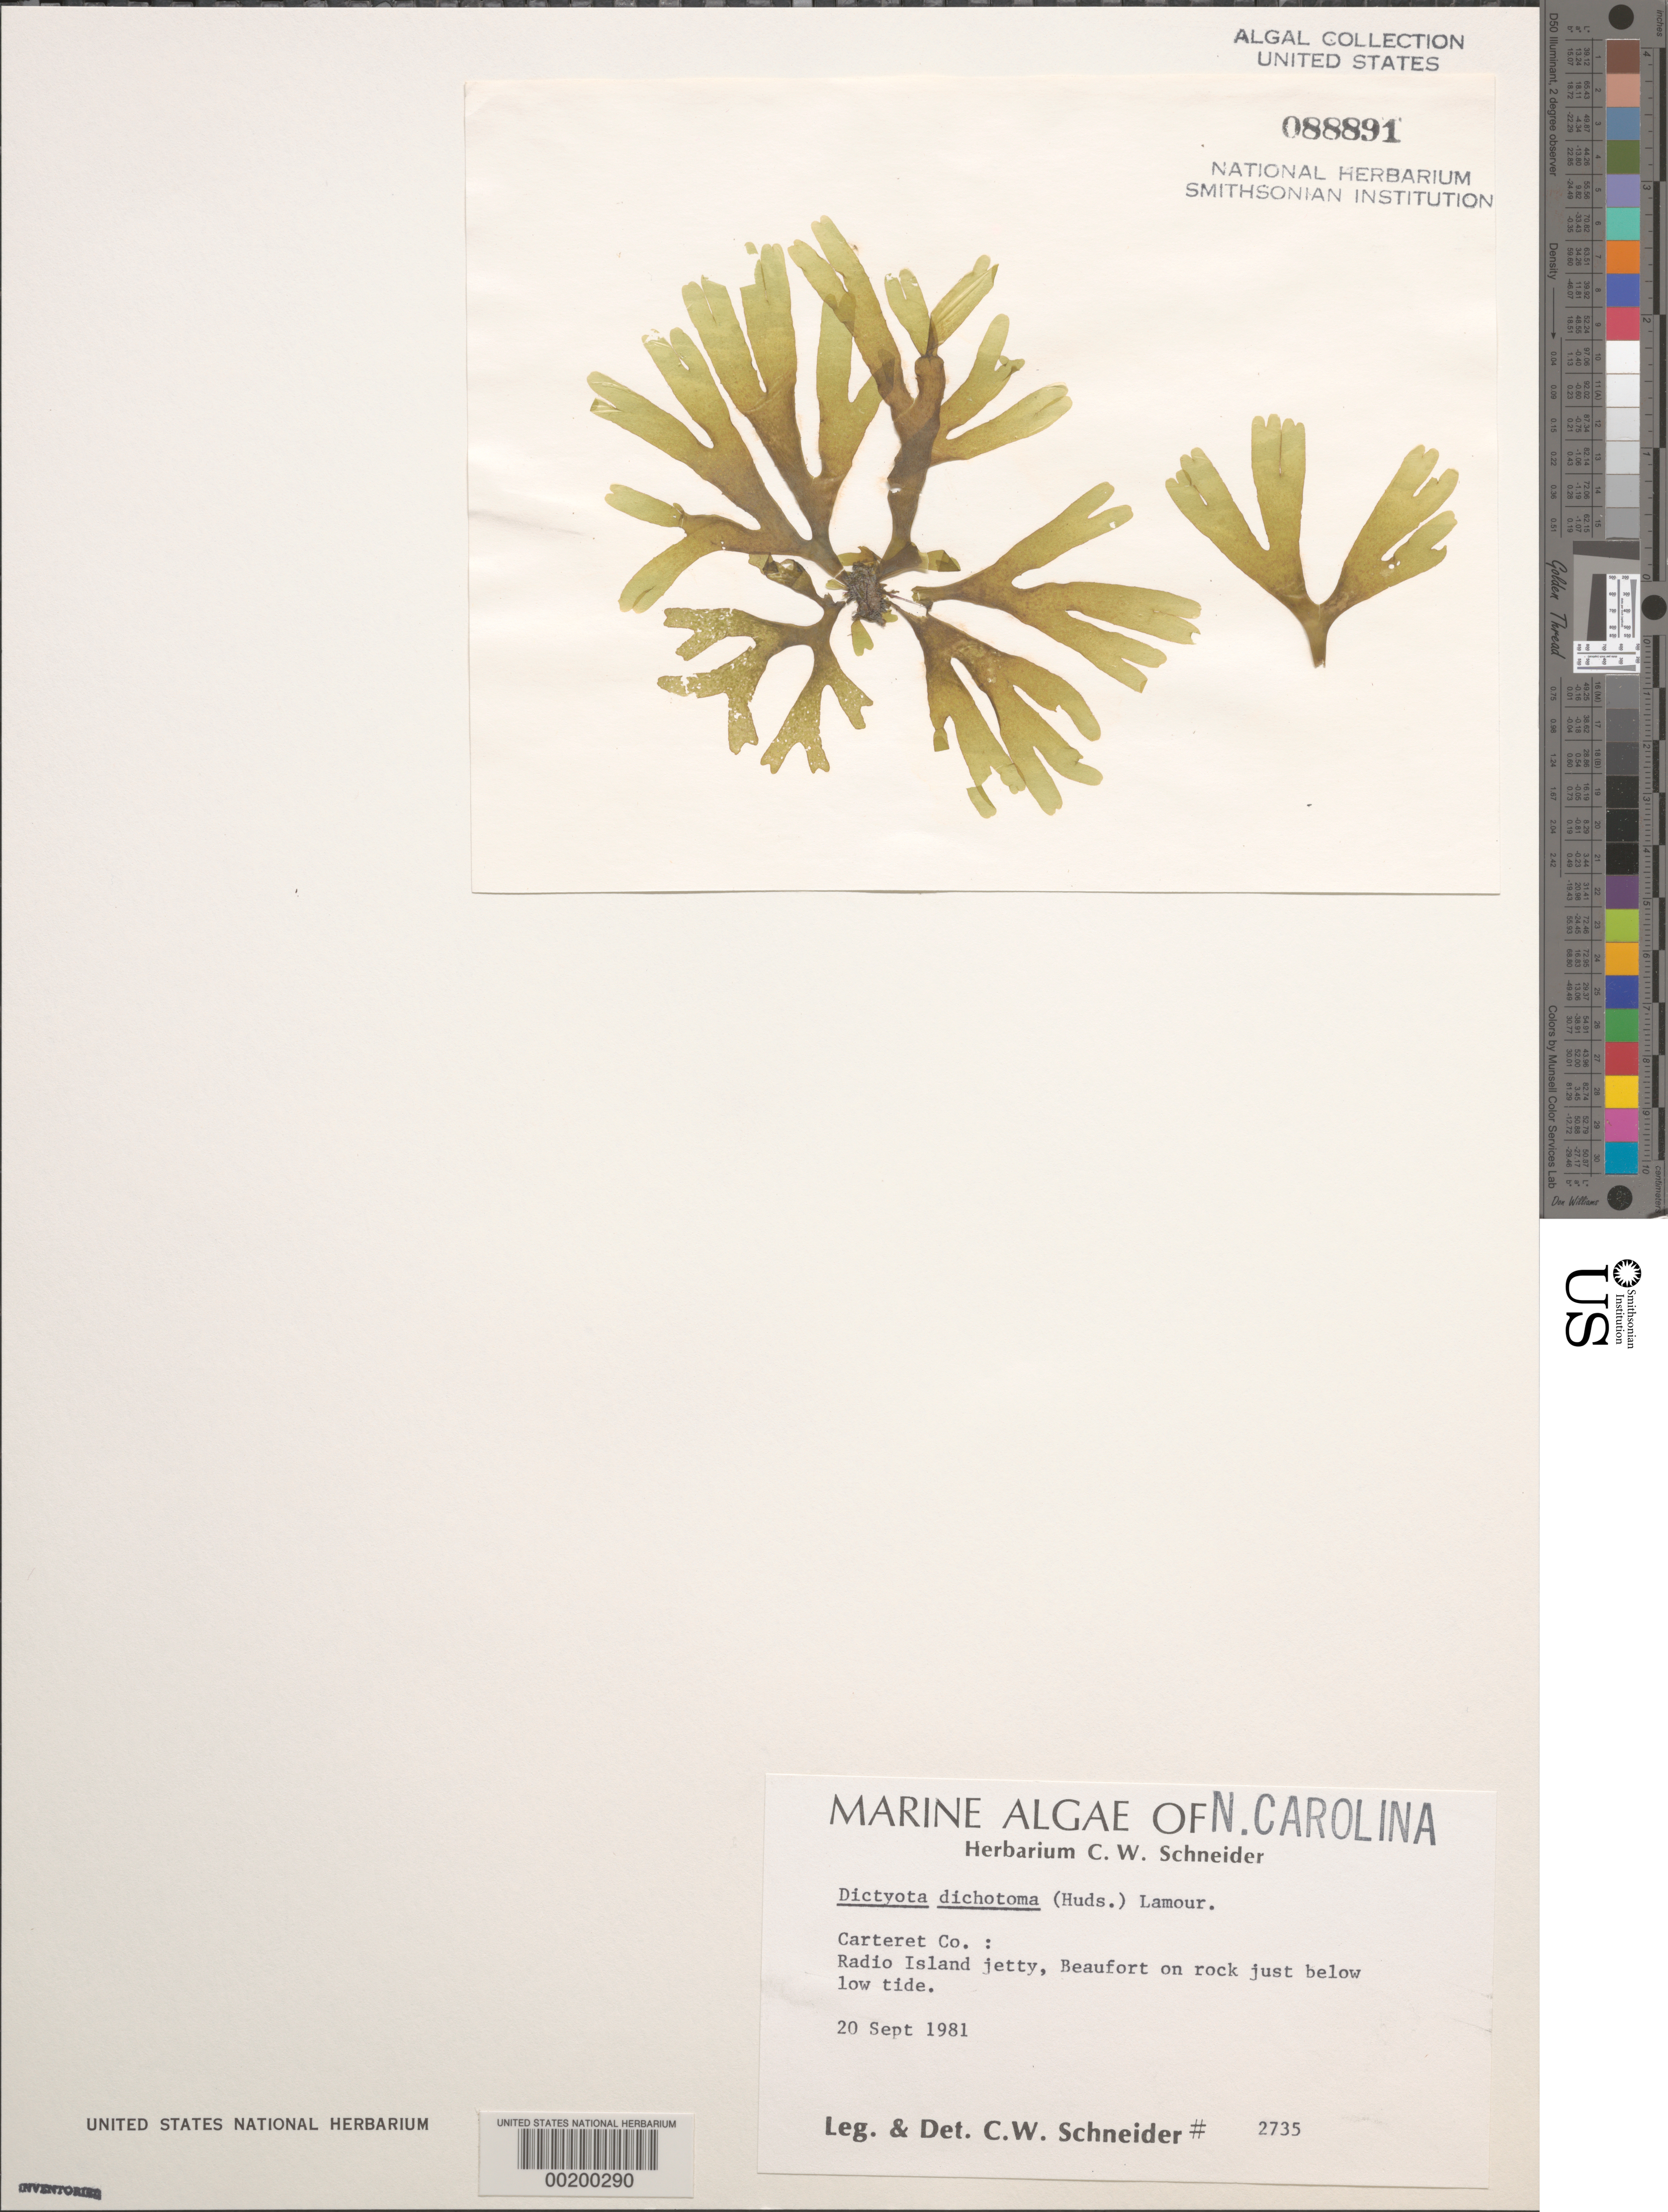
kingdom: Chromista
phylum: Ochrophyta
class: Phaeophyceae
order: Dictyotales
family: Dictyotaceae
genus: Dictyota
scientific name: Dictyota dichotoma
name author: (Huds.) J.V.Lamouroux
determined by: Schneider, C. W.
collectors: C. W. Schneider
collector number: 2735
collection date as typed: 20 Sep 1981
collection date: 1981-09-20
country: United States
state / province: North Carolina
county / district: Carteret County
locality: Beaufort, Radio Island jetty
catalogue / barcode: US 88891